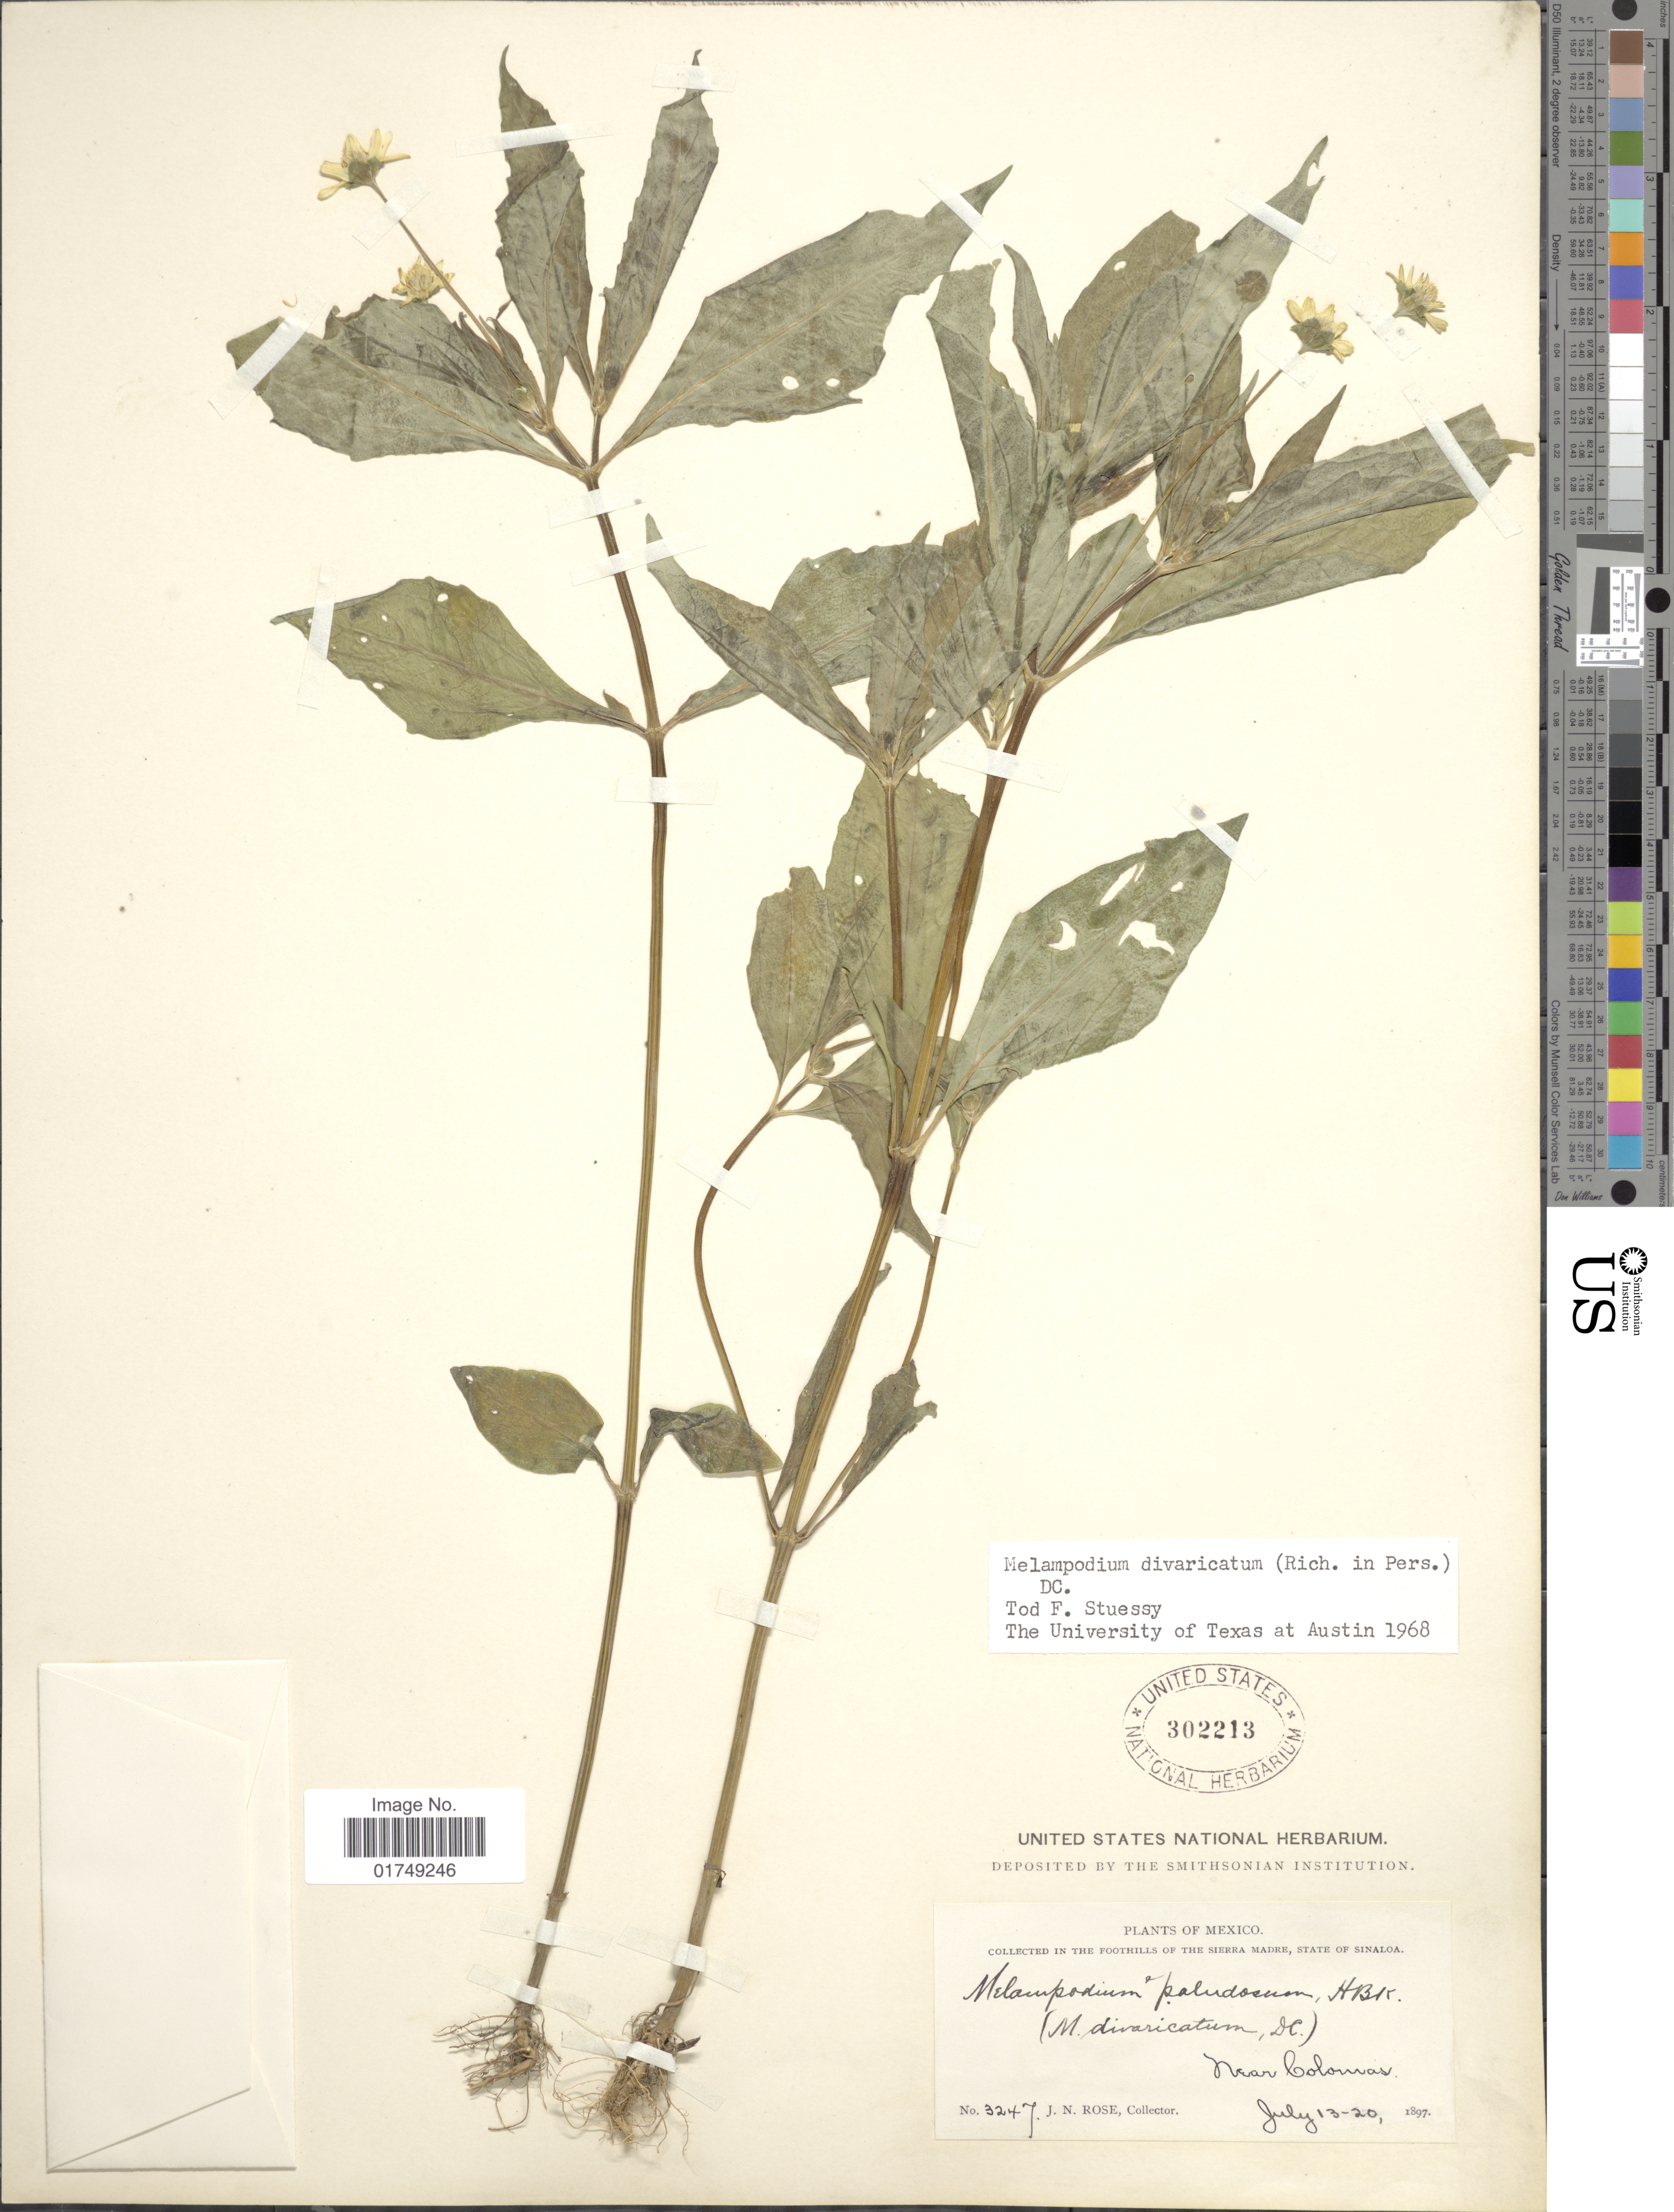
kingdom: Plantae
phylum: Tracheophyta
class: Magnoliopsida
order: Asterales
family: Asteraceae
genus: Melampodium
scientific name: Melampodium divaricatum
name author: (Rich.) DC.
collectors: J. N. Rose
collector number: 3247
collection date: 1897-07-13/1897-07-20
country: Mexico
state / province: Sinaloa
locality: Foothills of the Sierra Madre, near Colonias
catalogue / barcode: US 302213